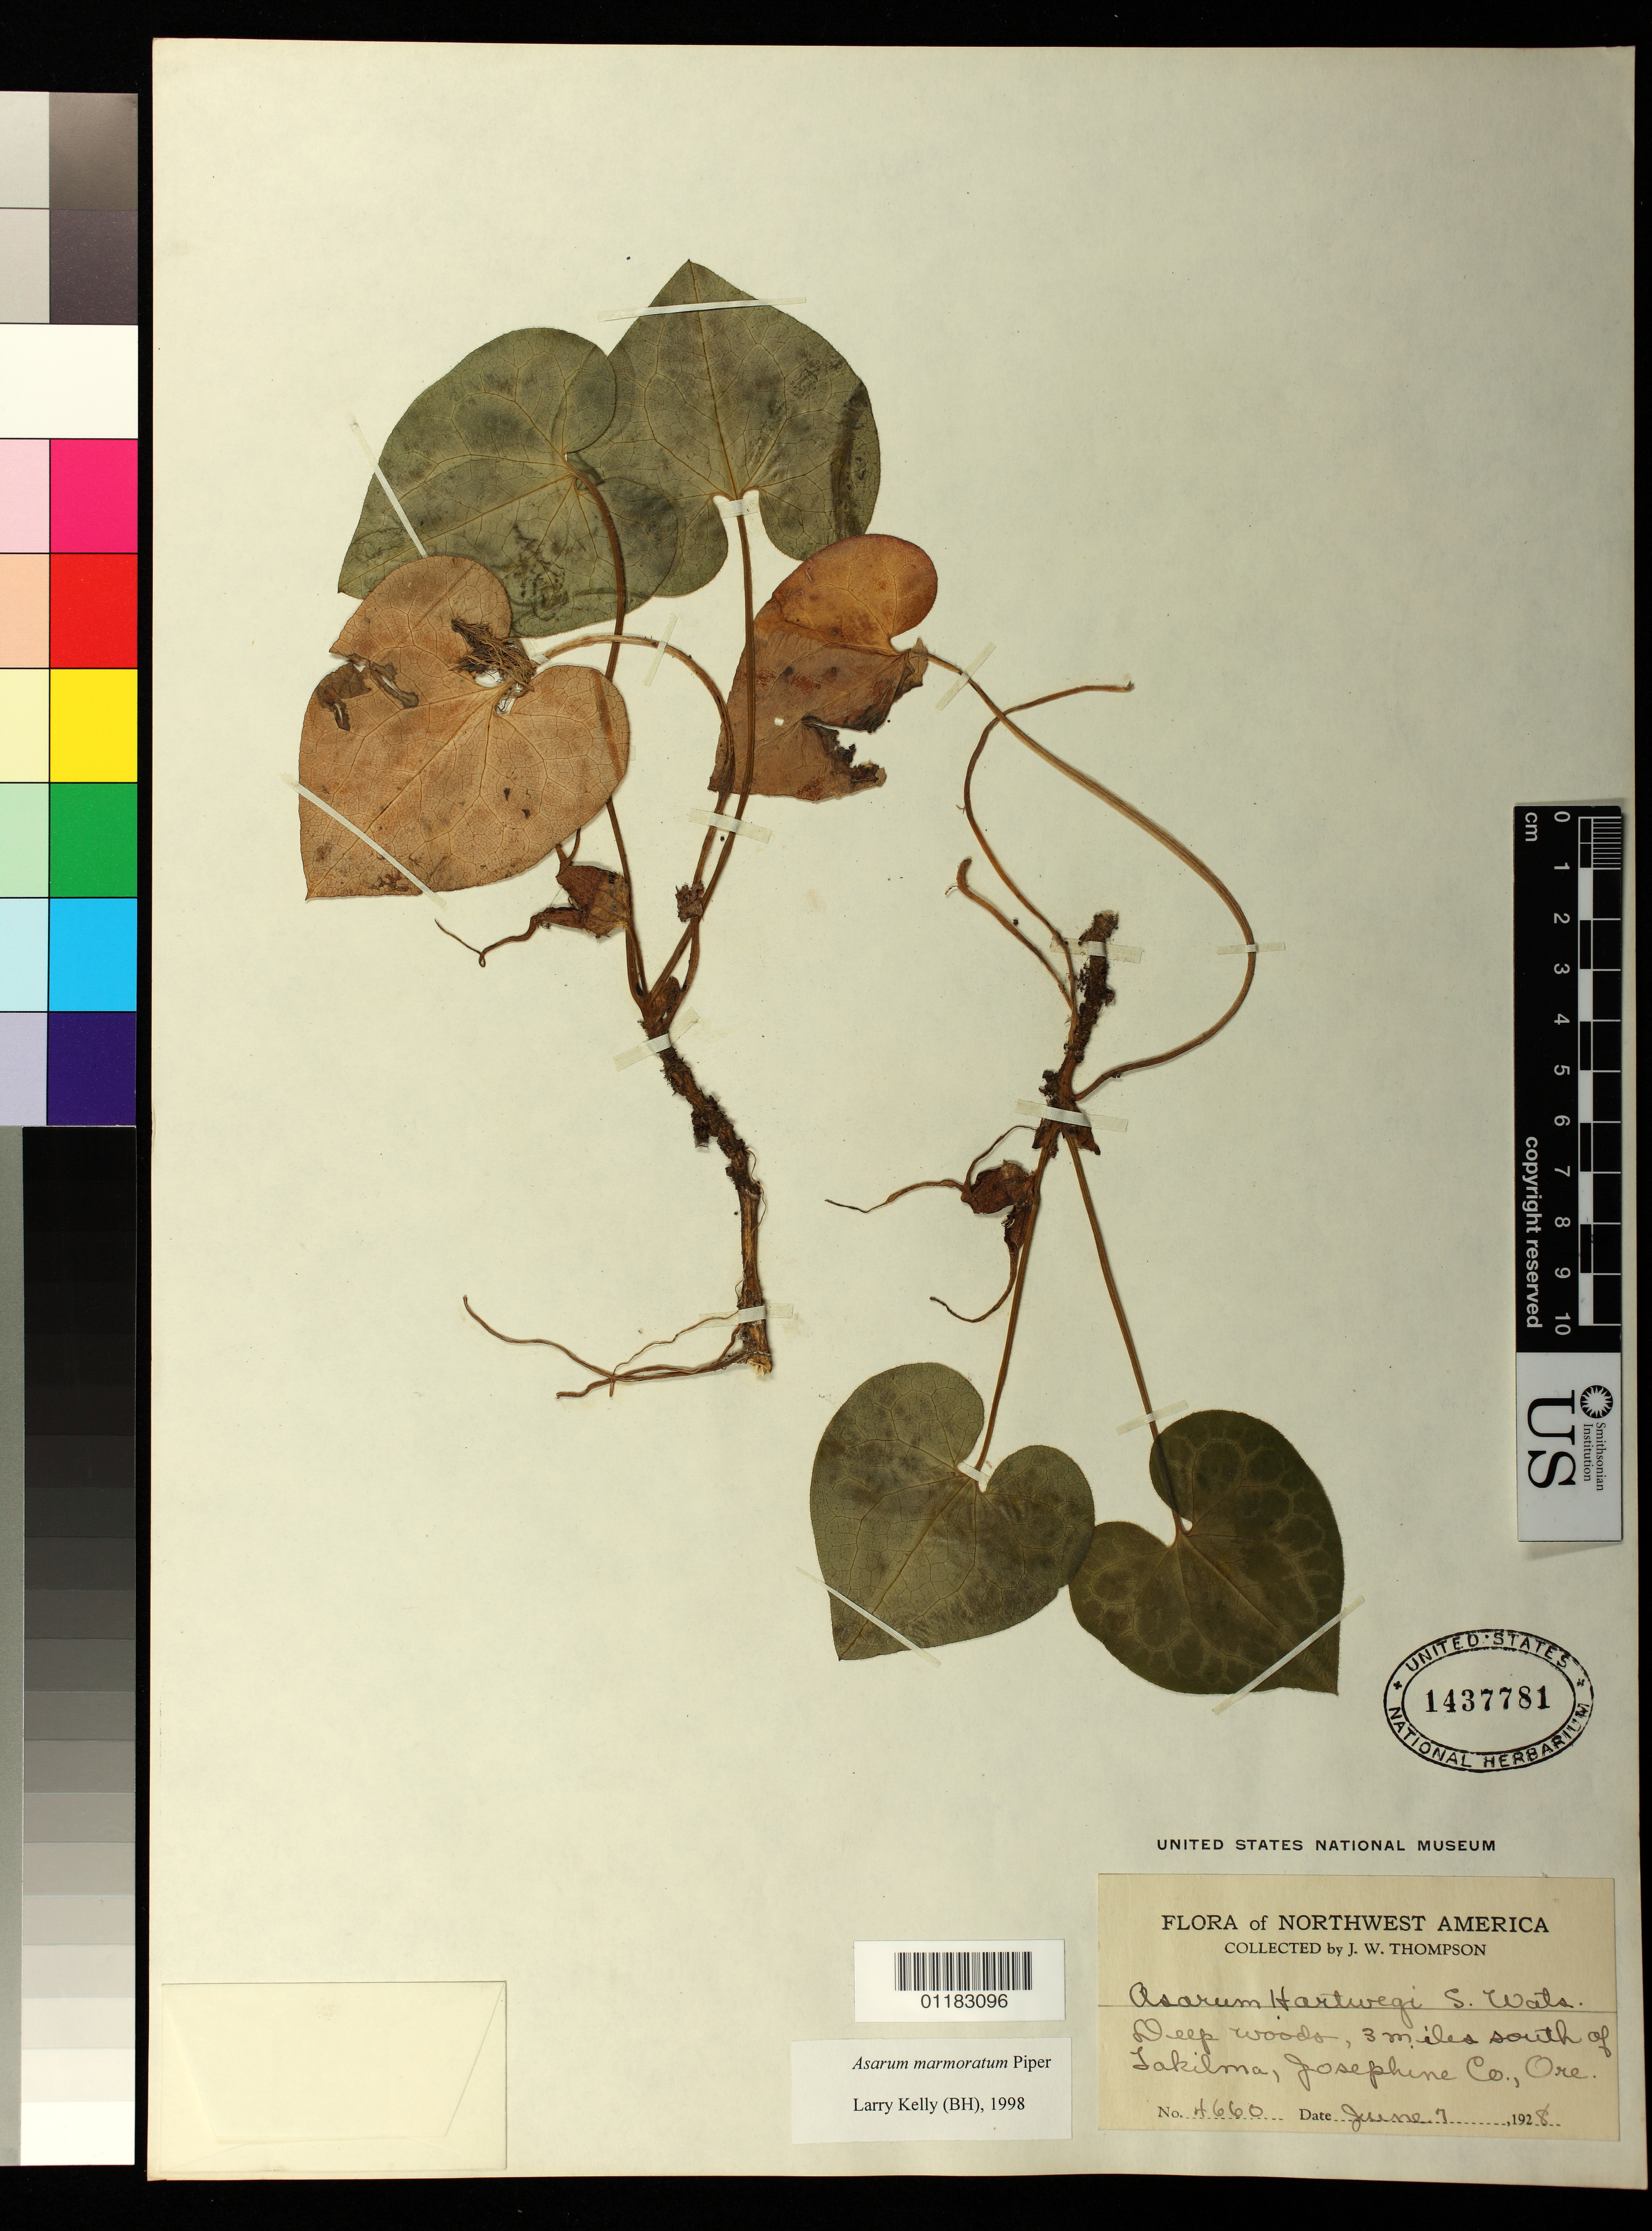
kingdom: Plantae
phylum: Tracheophyta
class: Magnoliopsida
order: Piperales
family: Aristolochiaceae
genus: Asarum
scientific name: Asarum marmoratum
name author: Piper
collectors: J. W. Thompson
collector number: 4660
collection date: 1928-06-07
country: United States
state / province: Oregon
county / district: Josephine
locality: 3 miles south of Takilma, Josephine County.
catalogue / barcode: US 1437781